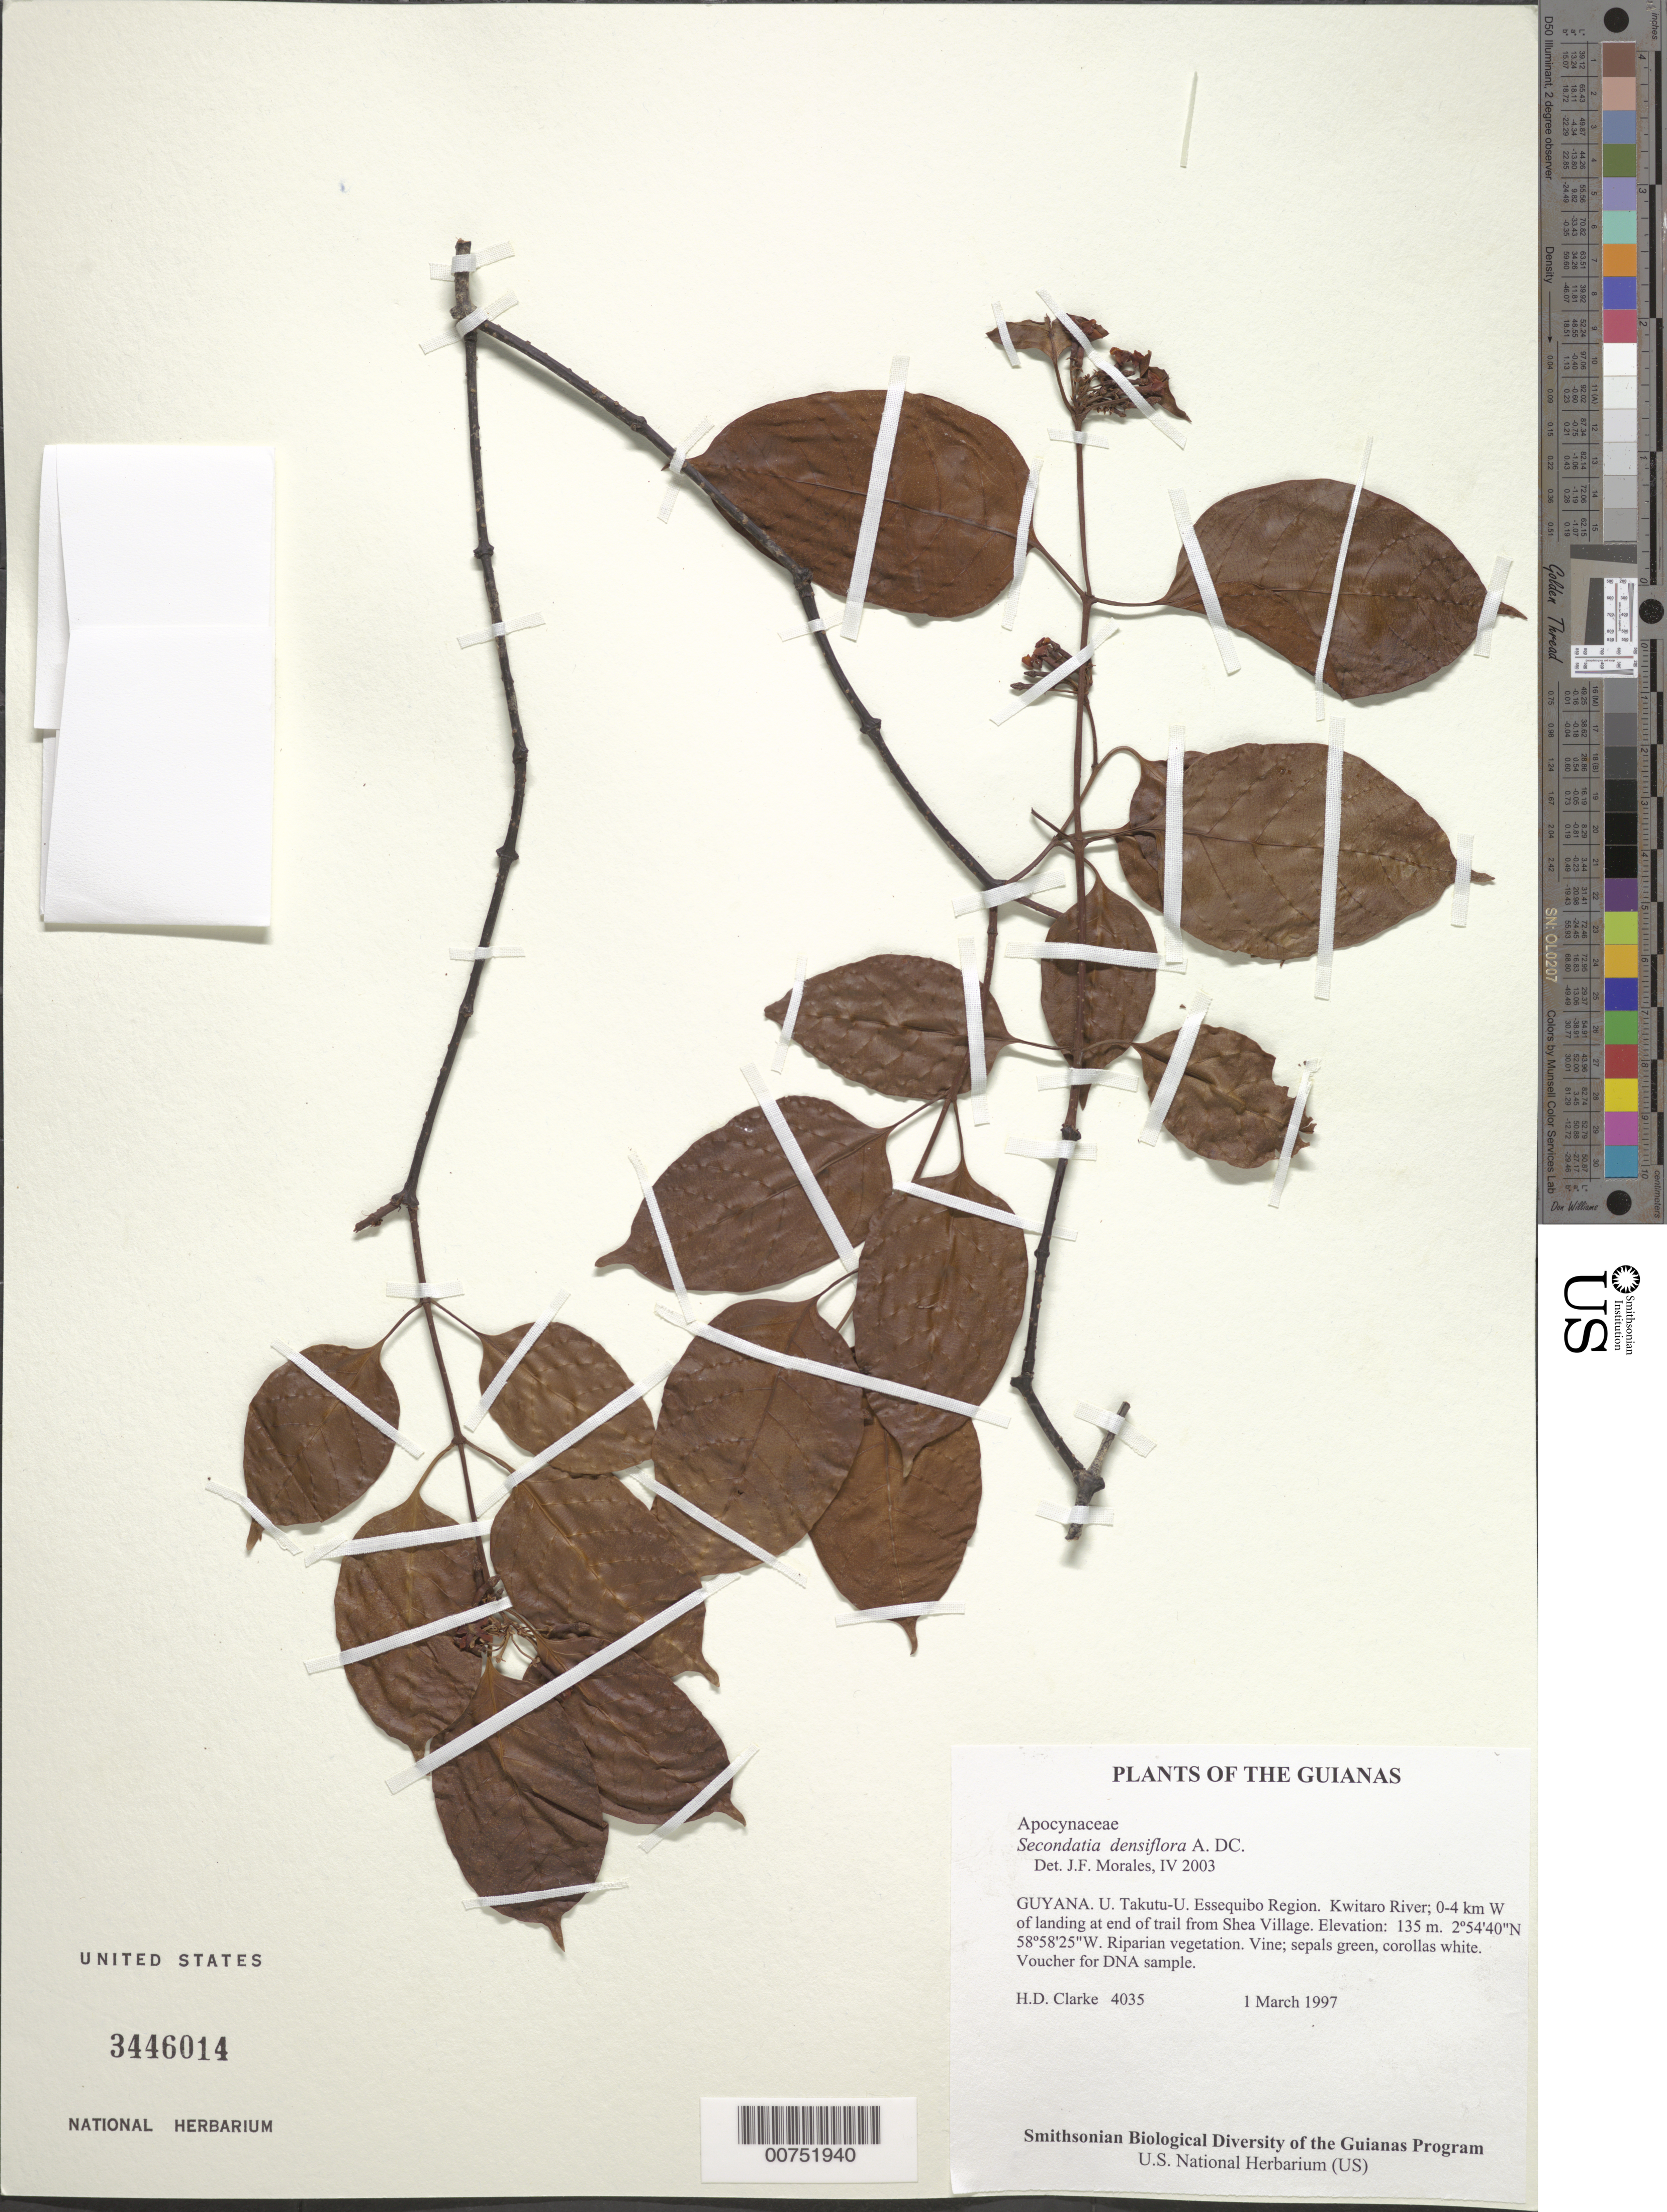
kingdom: Plantae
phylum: Tracheophyta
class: Magnoliopsida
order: Gentianales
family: Apocynaceae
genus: Secondatia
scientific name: Secondatia densiflora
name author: A. DC.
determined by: Morales, J. F.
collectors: H. D. Clarke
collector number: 4035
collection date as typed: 1 March 1997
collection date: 1997-03-01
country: Guyana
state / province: U. Takutu-U. Essequibo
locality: Kwitaro River; 0-4 km W of landing at end of trail from Shea Village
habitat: Riparian vegetation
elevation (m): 135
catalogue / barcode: US 3446014